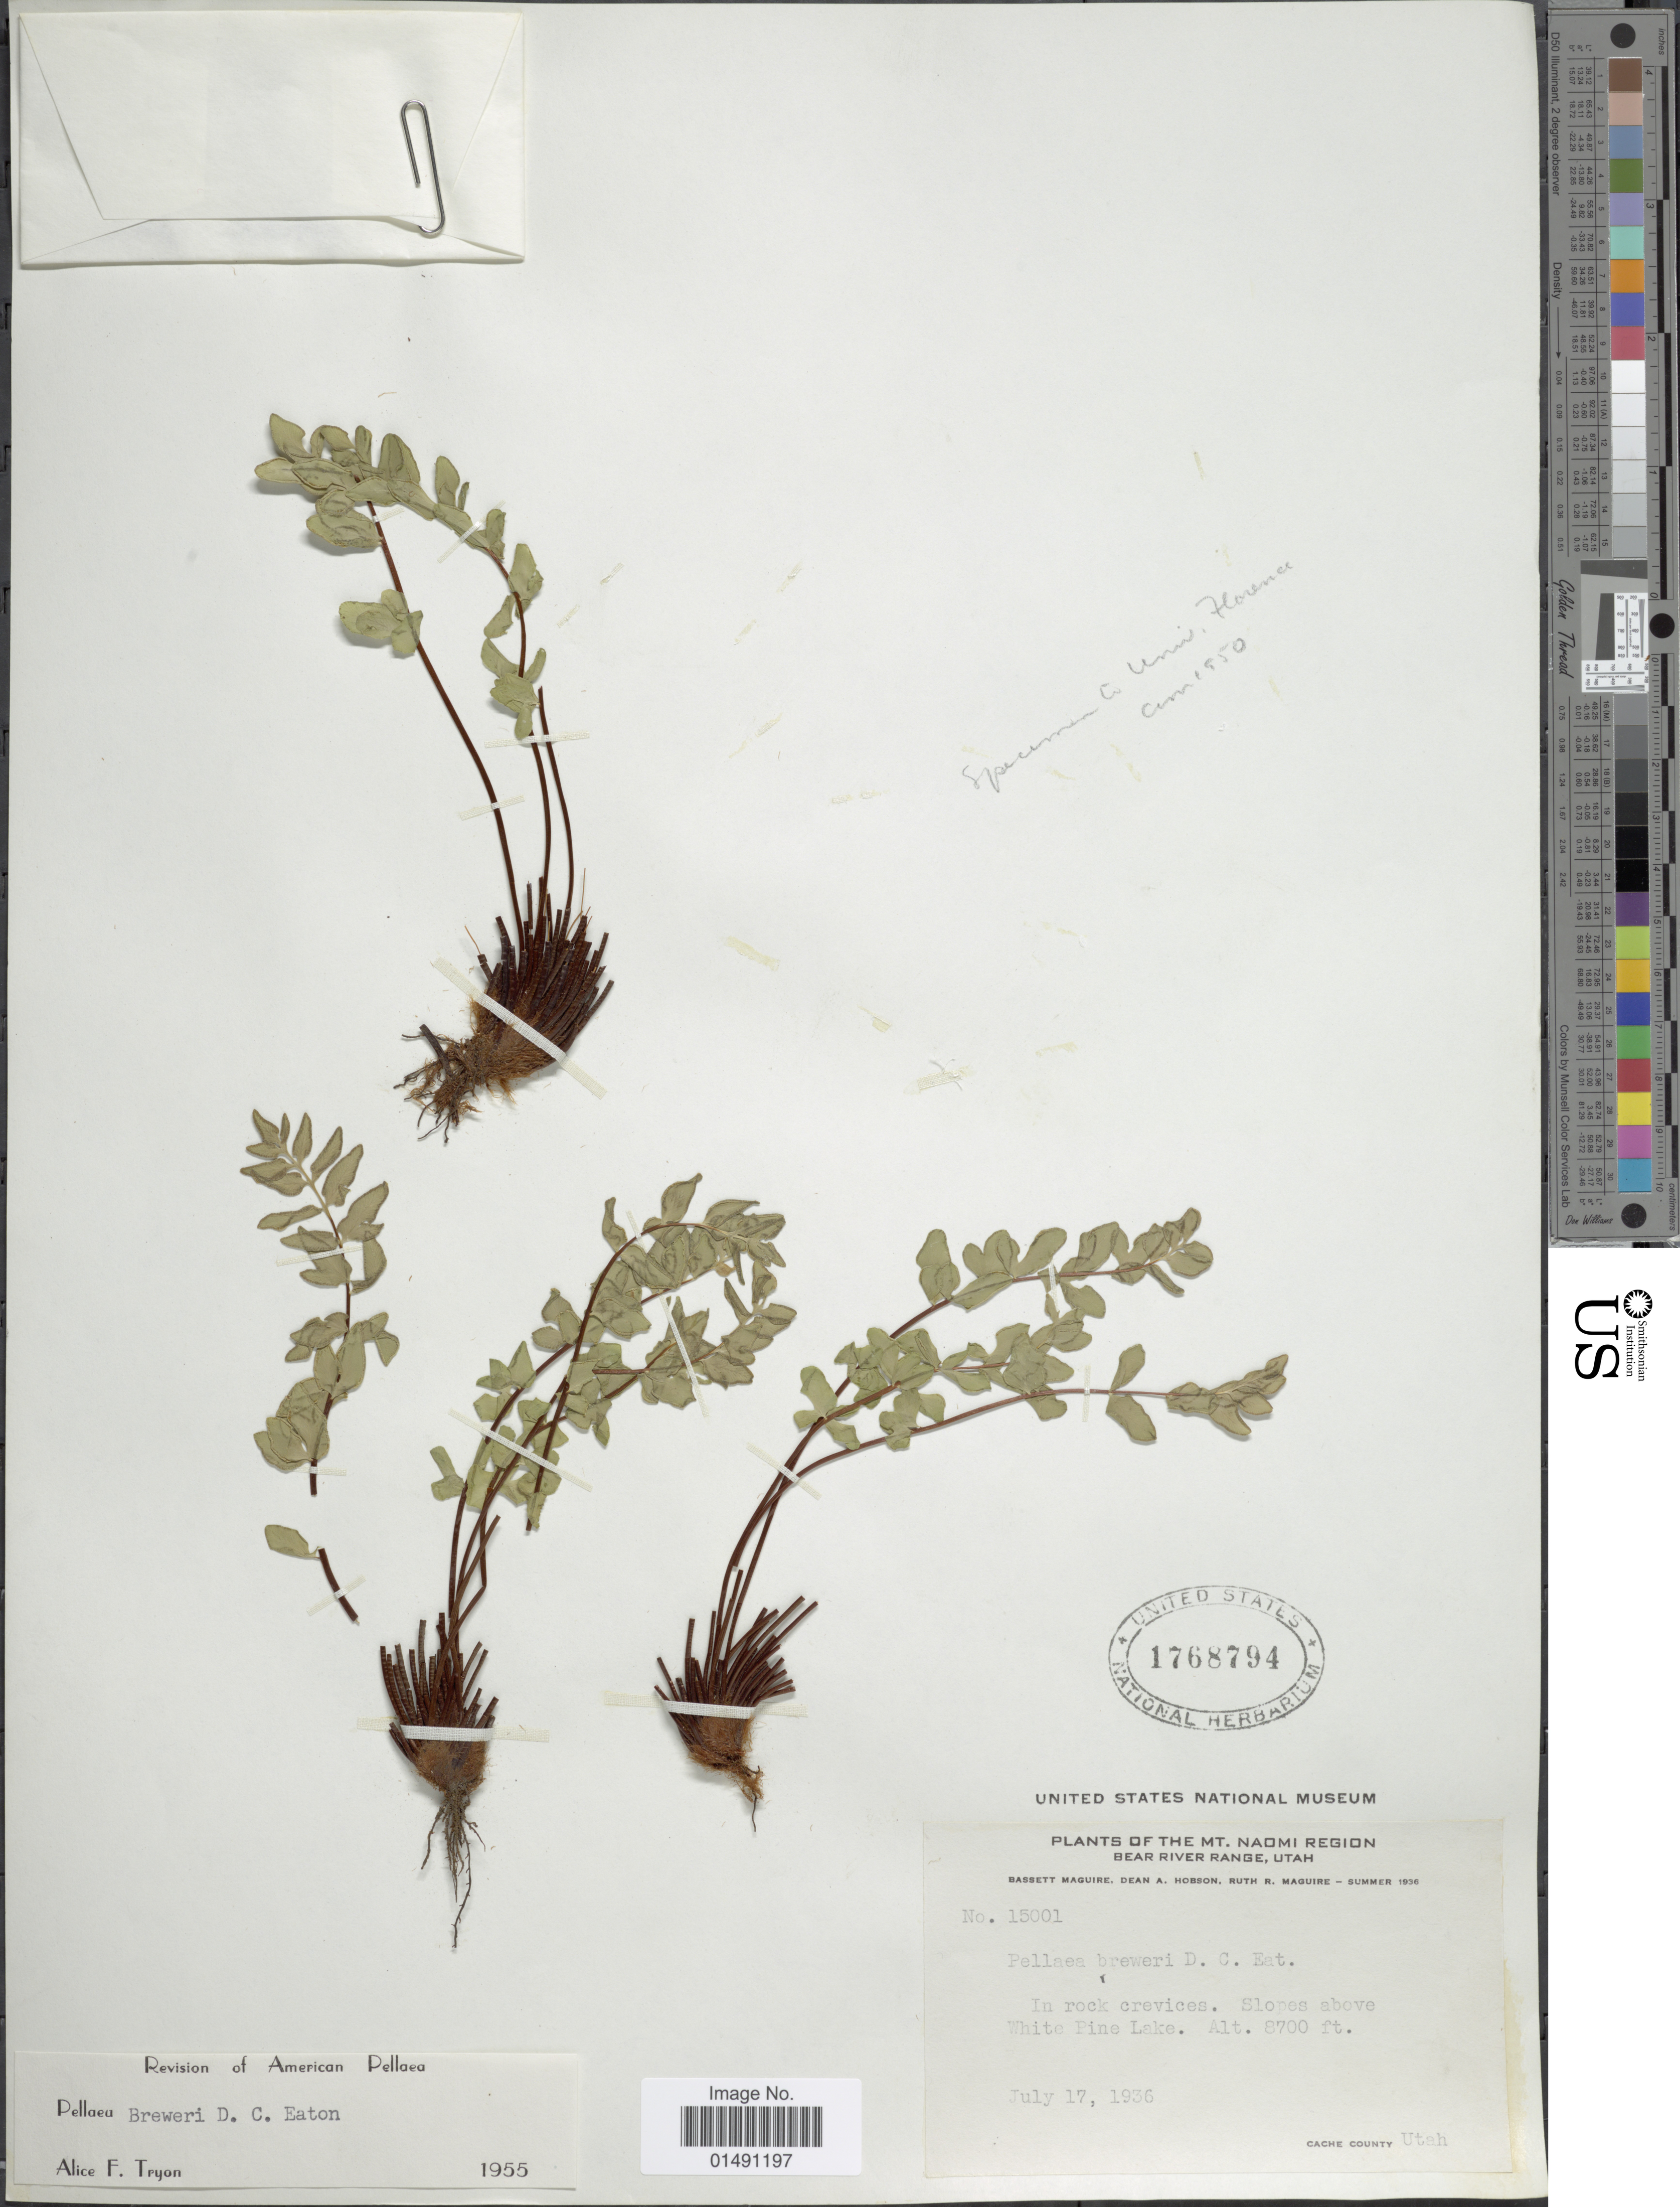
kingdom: Plantae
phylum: Tracheophyta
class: Polypodiopsida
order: Polypodiales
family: Pteridaceae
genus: Pellaea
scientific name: Pellaea breweri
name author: D.C. Eaton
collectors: B. Maguire, D. Hobson & R. R. Maguire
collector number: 15001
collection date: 1936-07-17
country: United States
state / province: Utah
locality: The Mt Naomi Region, Bear River Range, In rock crevices, Slopes above White Pine Lake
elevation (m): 2652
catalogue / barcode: US 1768794